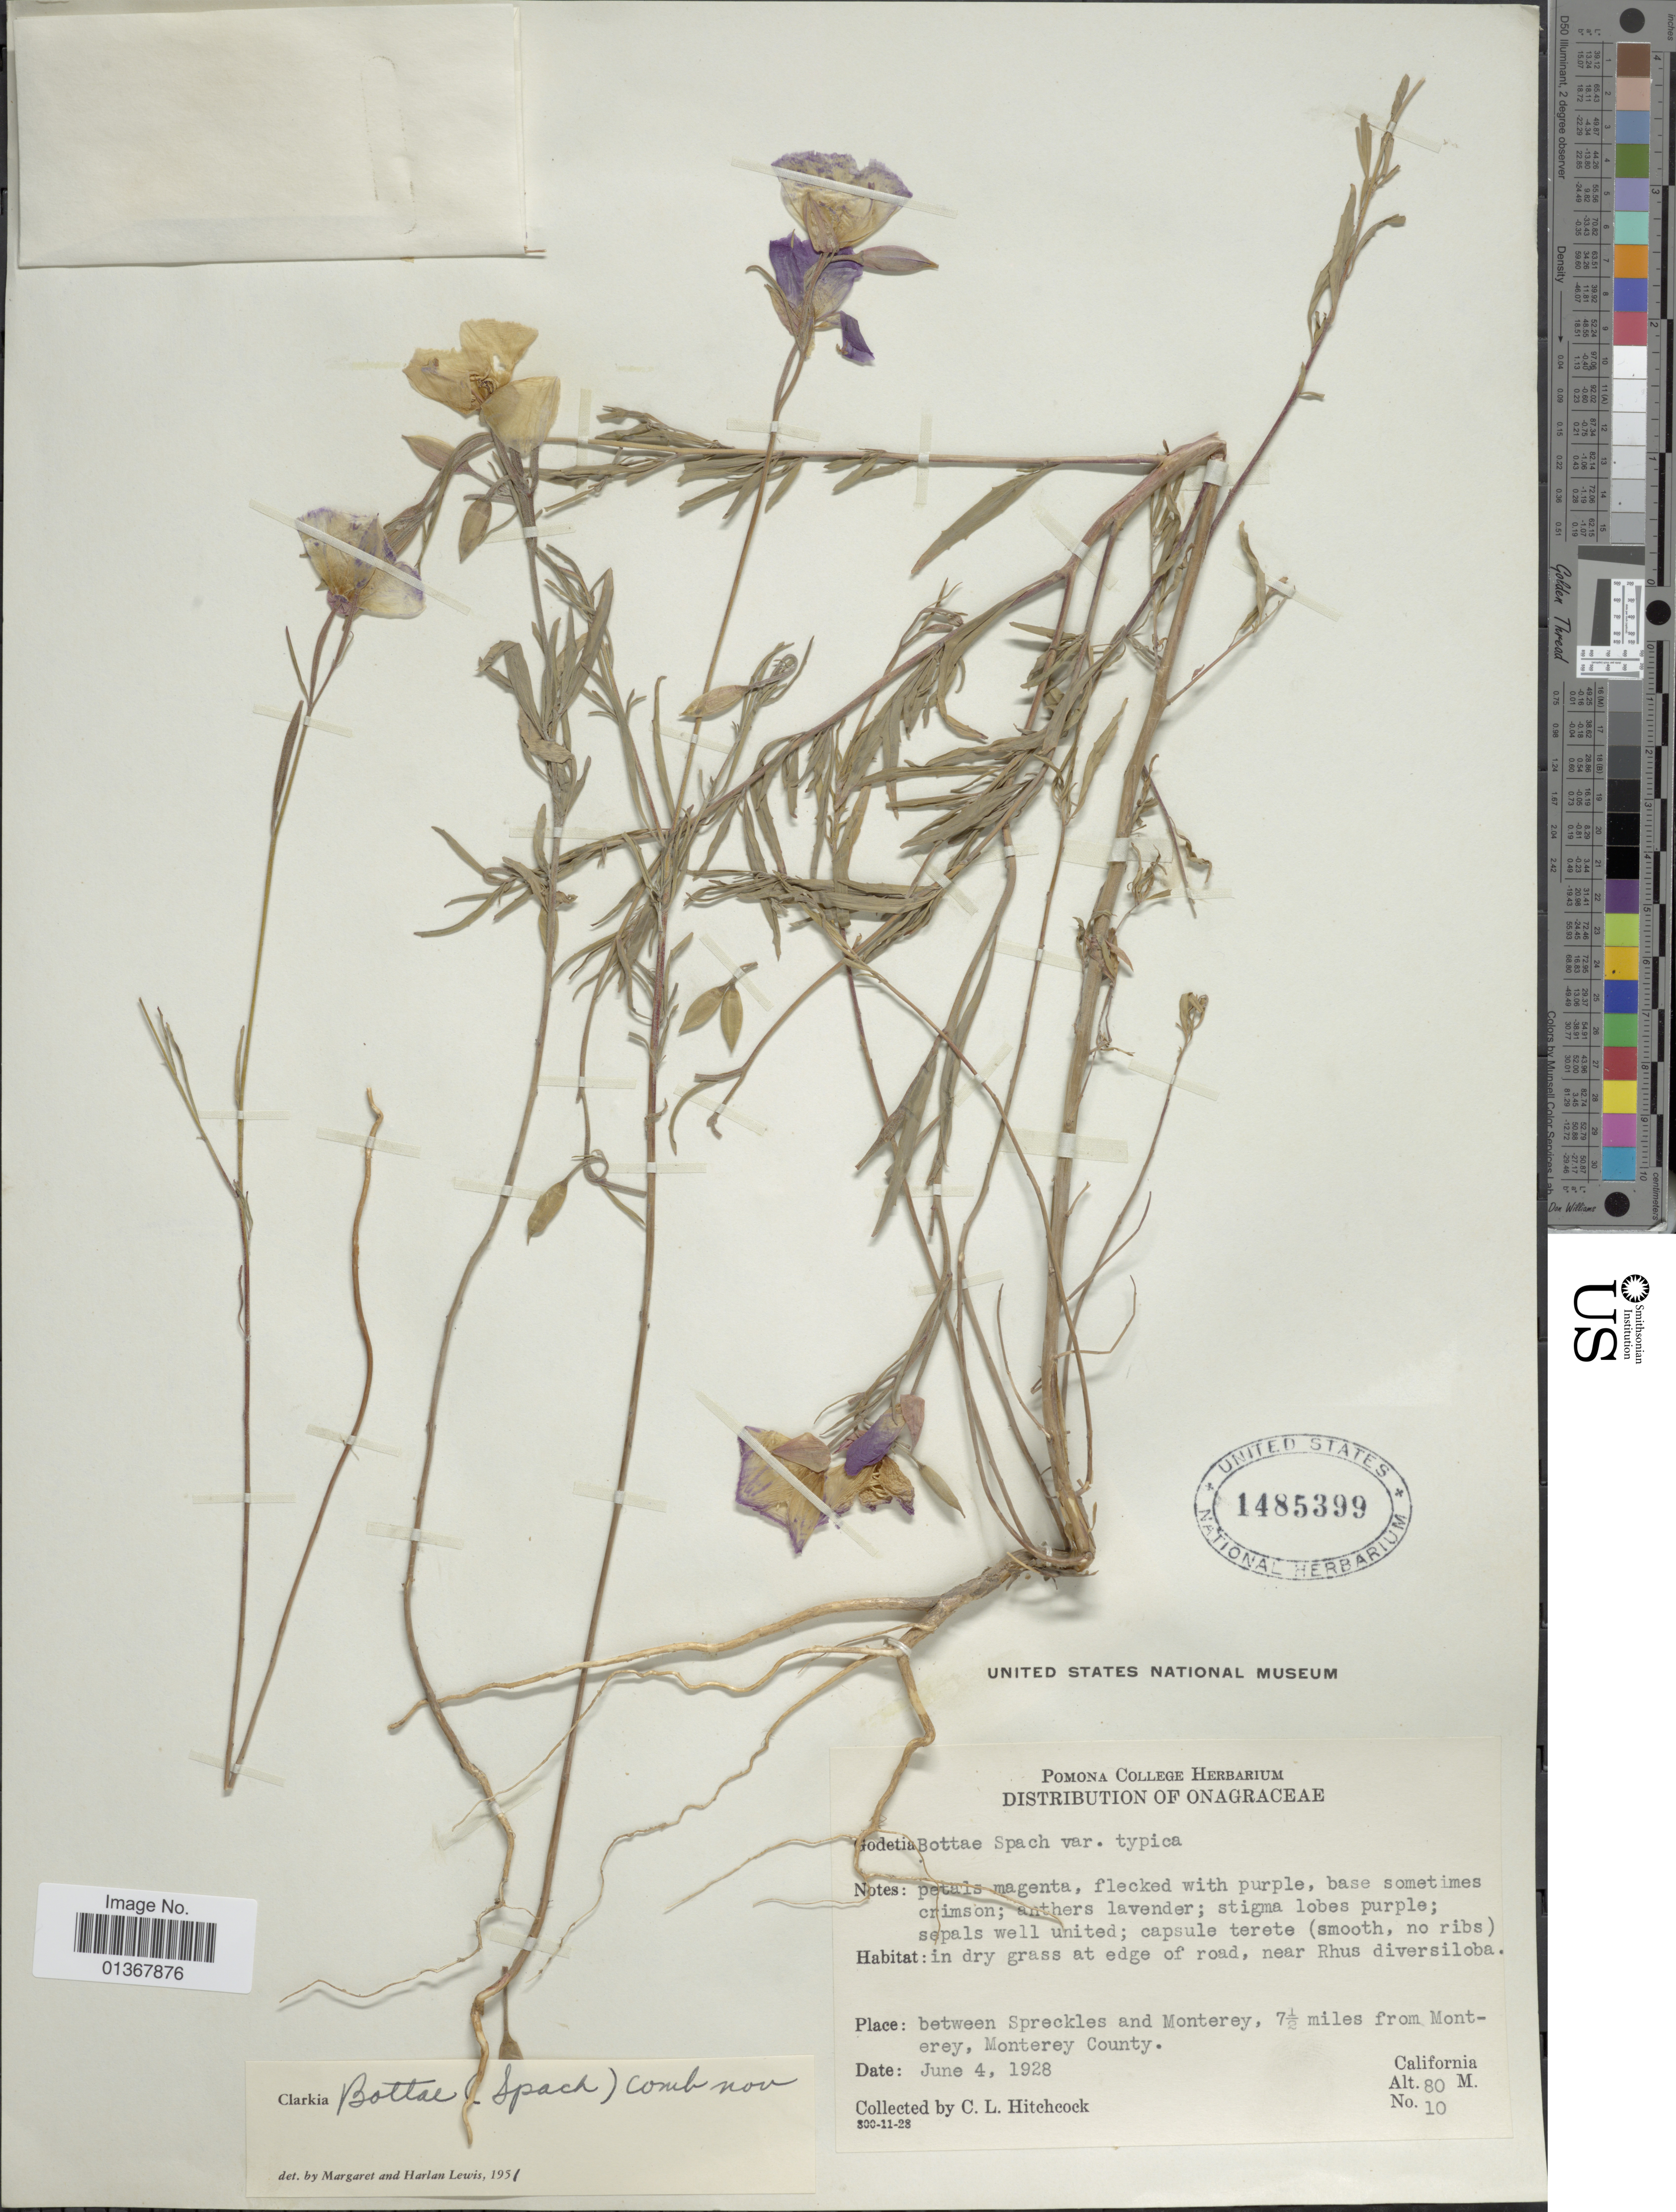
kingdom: Plantae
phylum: Tracheophyta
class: Magnoliopsida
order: Myrtales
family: Onagraceae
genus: Clarkia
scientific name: Clarkia bottae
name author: (Spach) F. H. Lewis & M.E. Lewis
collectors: C. L. Hitchcock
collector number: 10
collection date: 1928-06-04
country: United States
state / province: California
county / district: Monterey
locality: Between Spreckles and Monterey, 7½ miles from Monterey, Monterey County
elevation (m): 80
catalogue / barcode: US 1485399